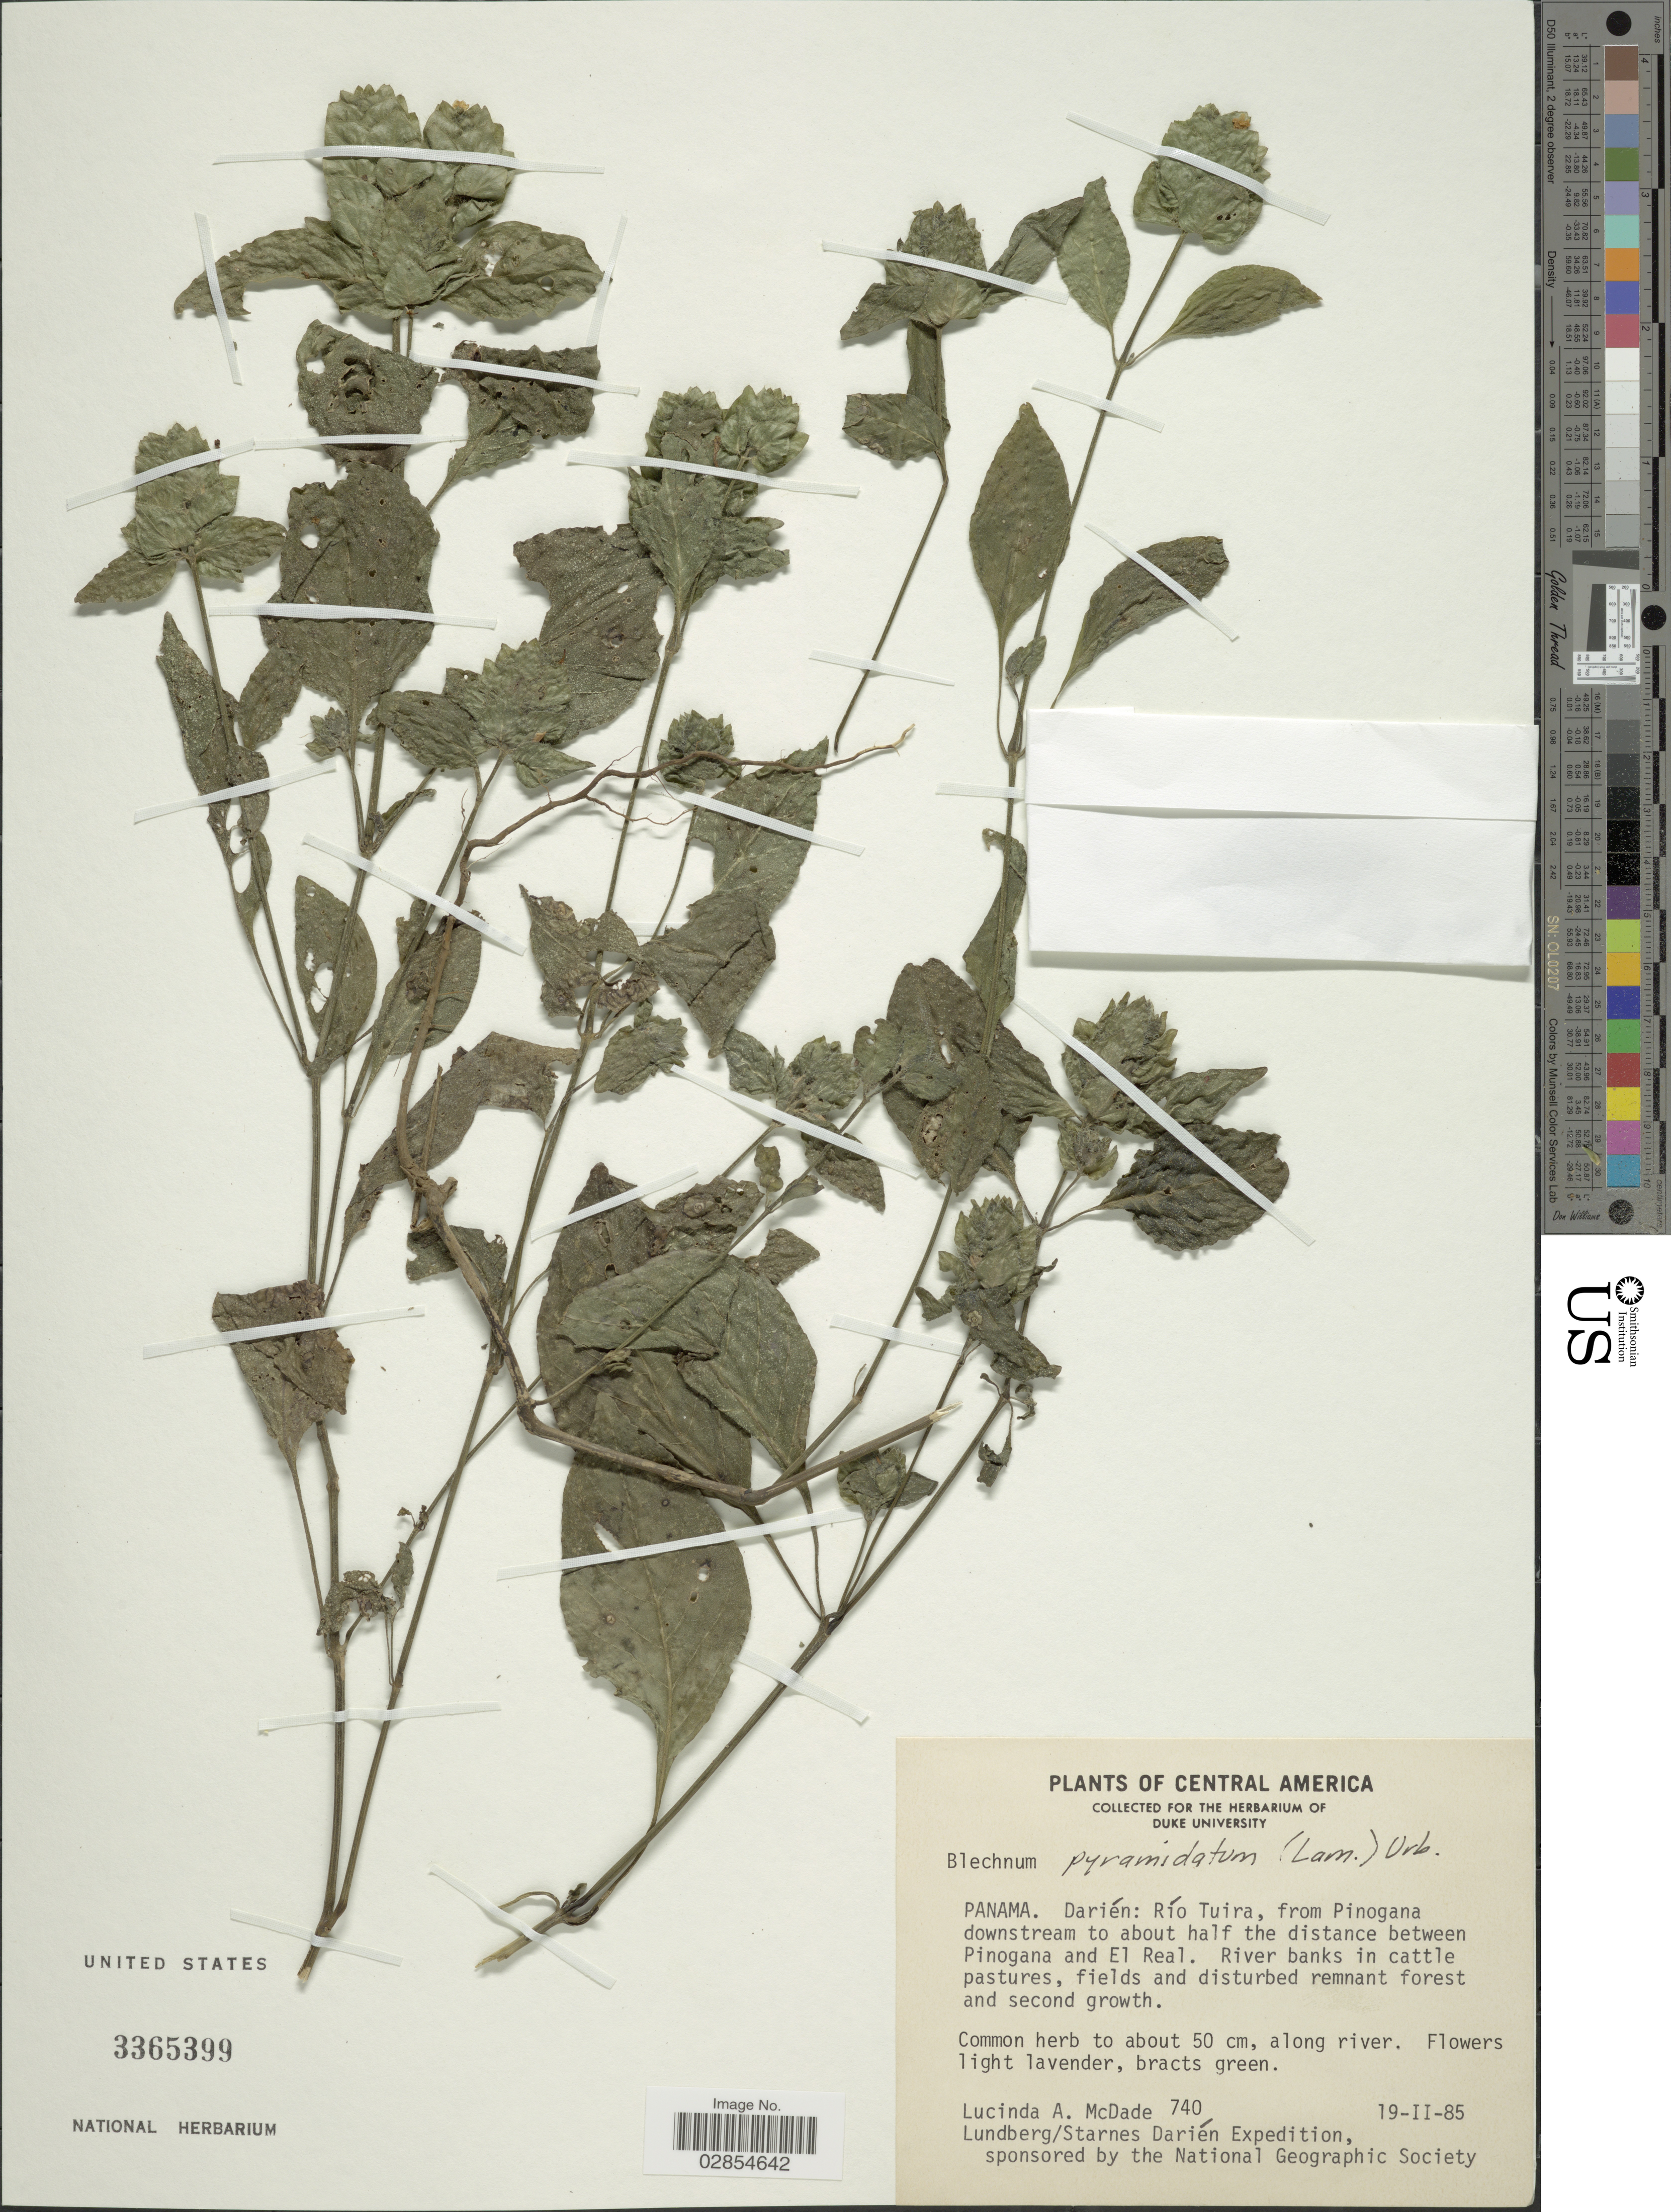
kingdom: Plantae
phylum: Tracheophyta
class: Magnoliopsida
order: Lamiales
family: Acanthaceae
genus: Blechum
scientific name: Blechum pyramidatum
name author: (Lam.) Urb.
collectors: L. McDade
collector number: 740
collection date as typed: Transcribed d/m/y: 19/2/85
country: Panama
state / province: Darién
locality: Darién: Río Tuira, from Pinogana downstream to about half the distance between Pinogana and El Real.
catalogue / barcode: US 3365399